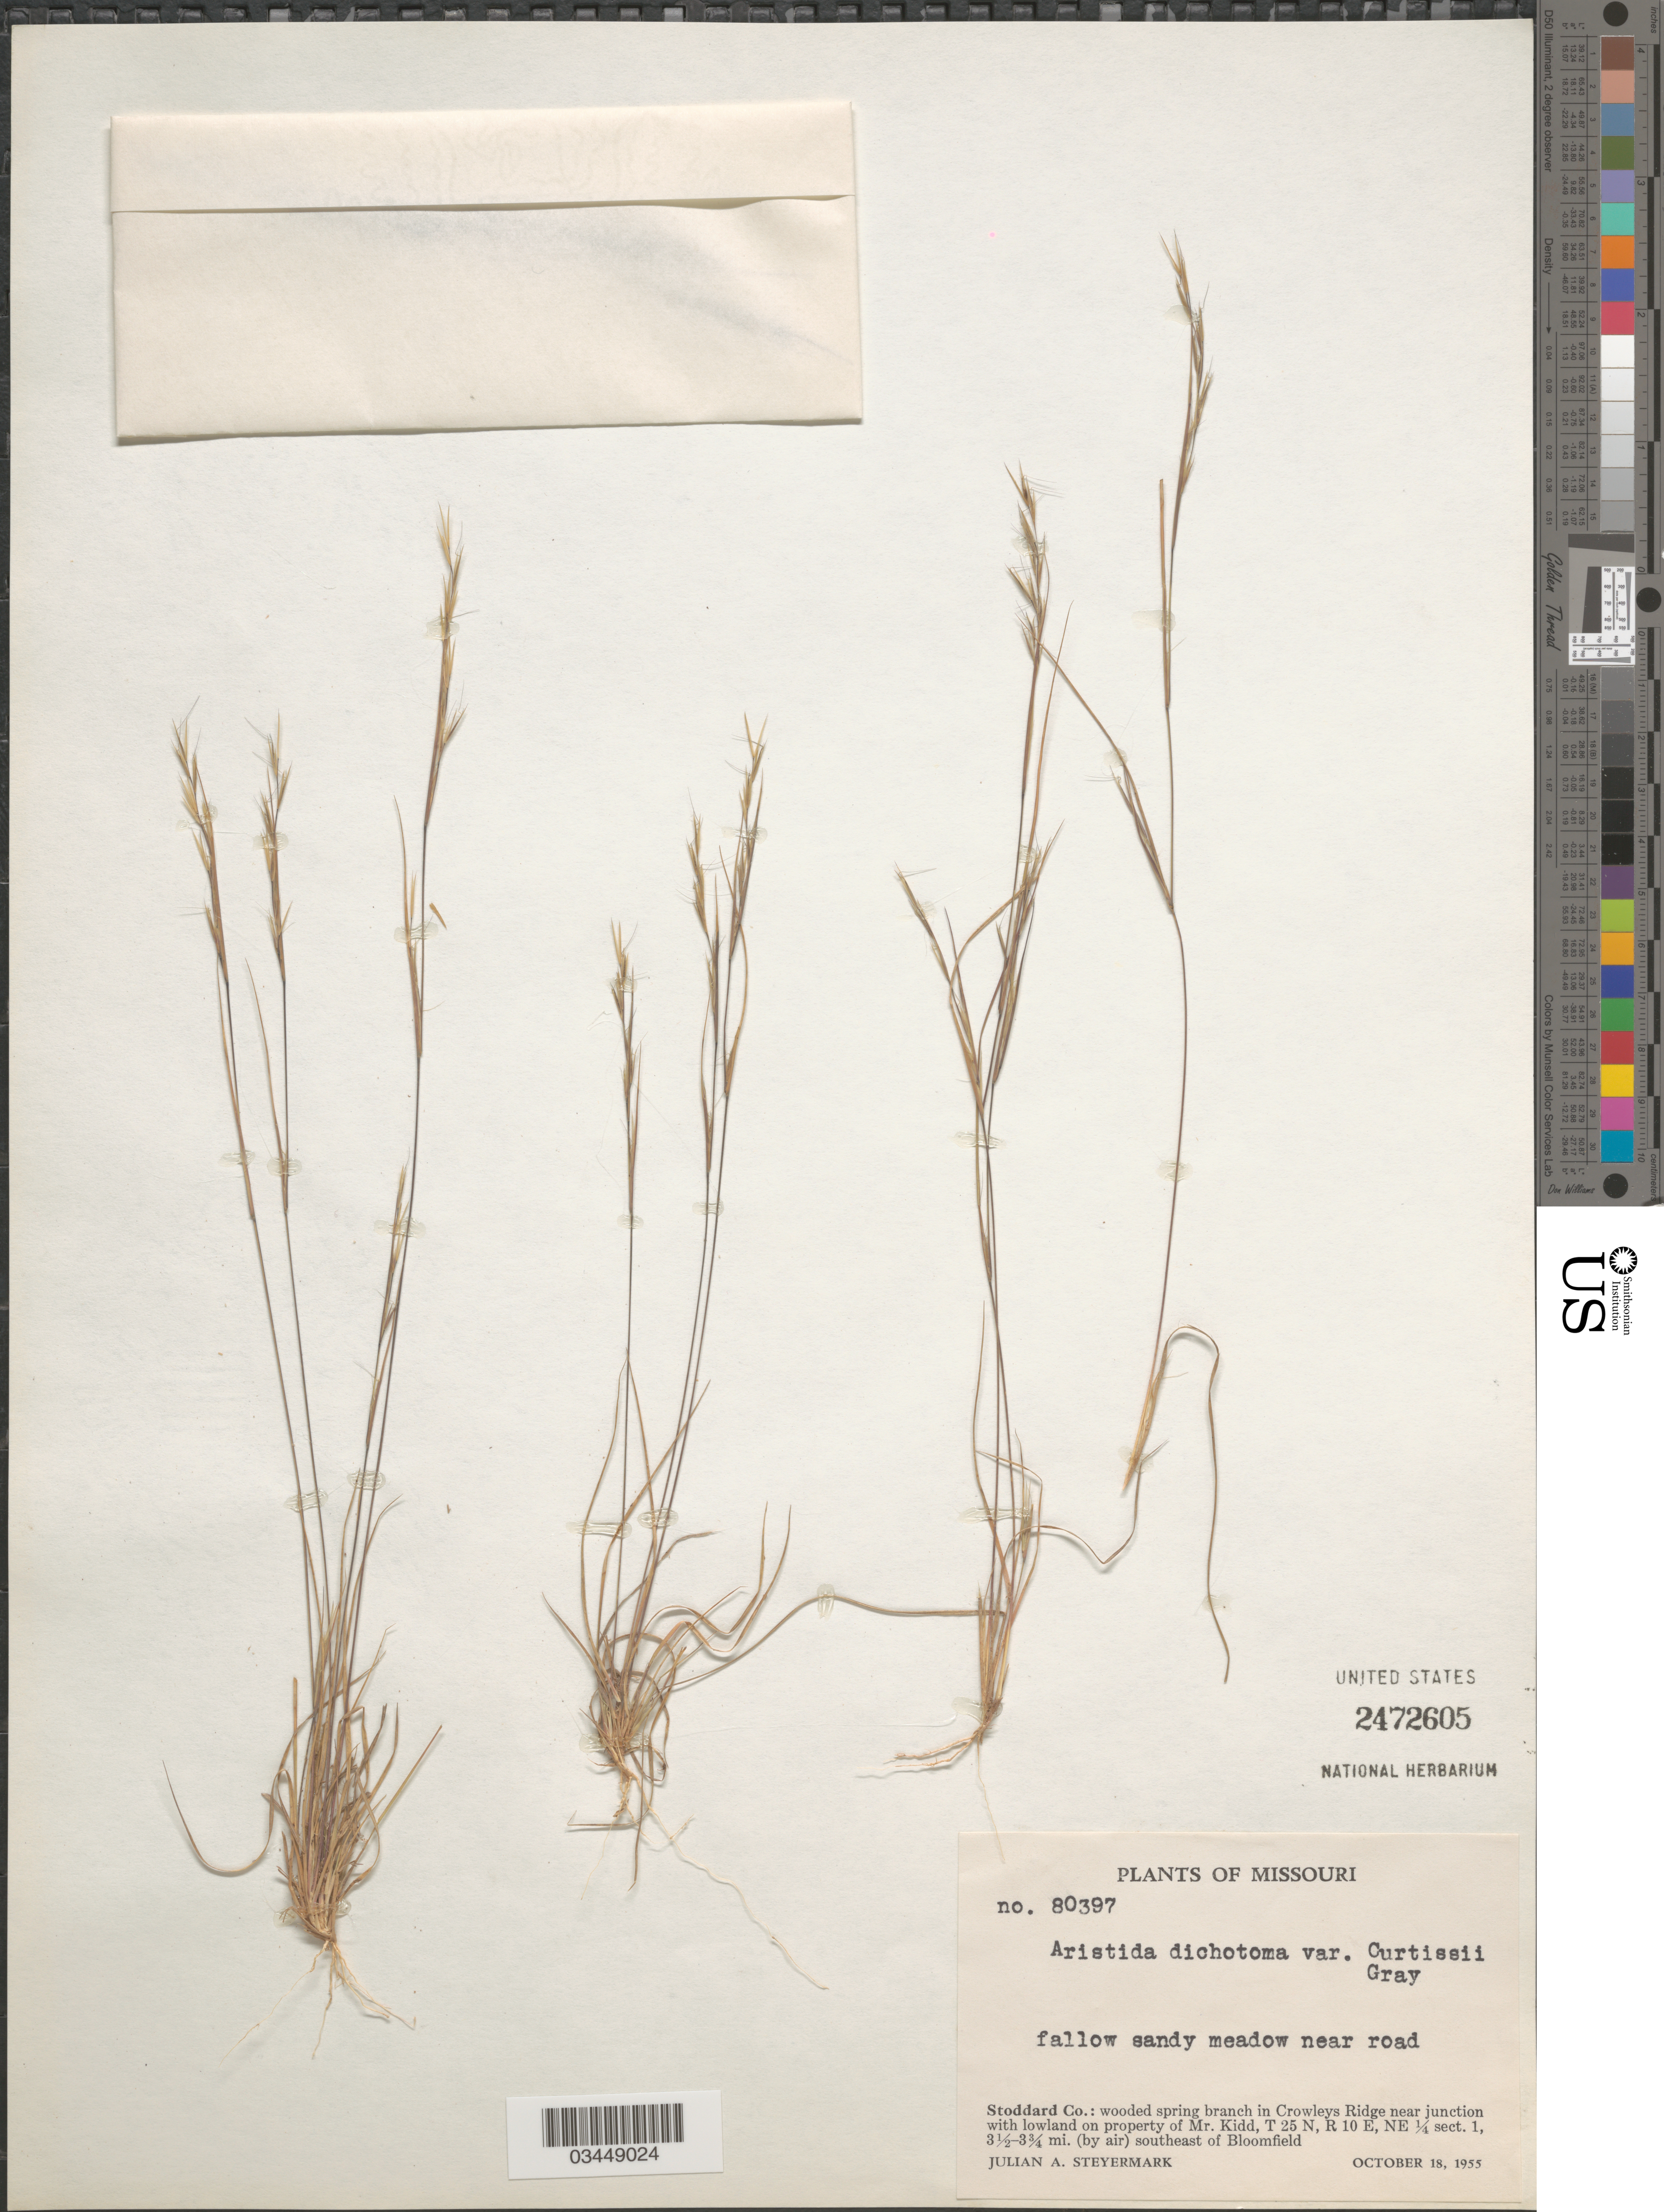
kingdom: Plantae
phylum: Tracheophyta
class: Liliopsida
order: Poales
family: Poaceae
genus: Aristida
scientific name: Aristida dichotoma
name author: Michx.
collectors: J. Steyermark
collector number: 80397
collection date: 1955-10-18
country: United States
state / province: Missouri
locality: Fallow sandy meadow near road. Stoddard Co.: wooded spring branch in Crowleys Ridge near junction with lowland on property of Mr. Kidd, T 25 N, R 10 E, NE ¼ sect. 1, 3½-3¾ mi. (by air) southeast of Bloomfield.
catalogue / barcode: US 2472605